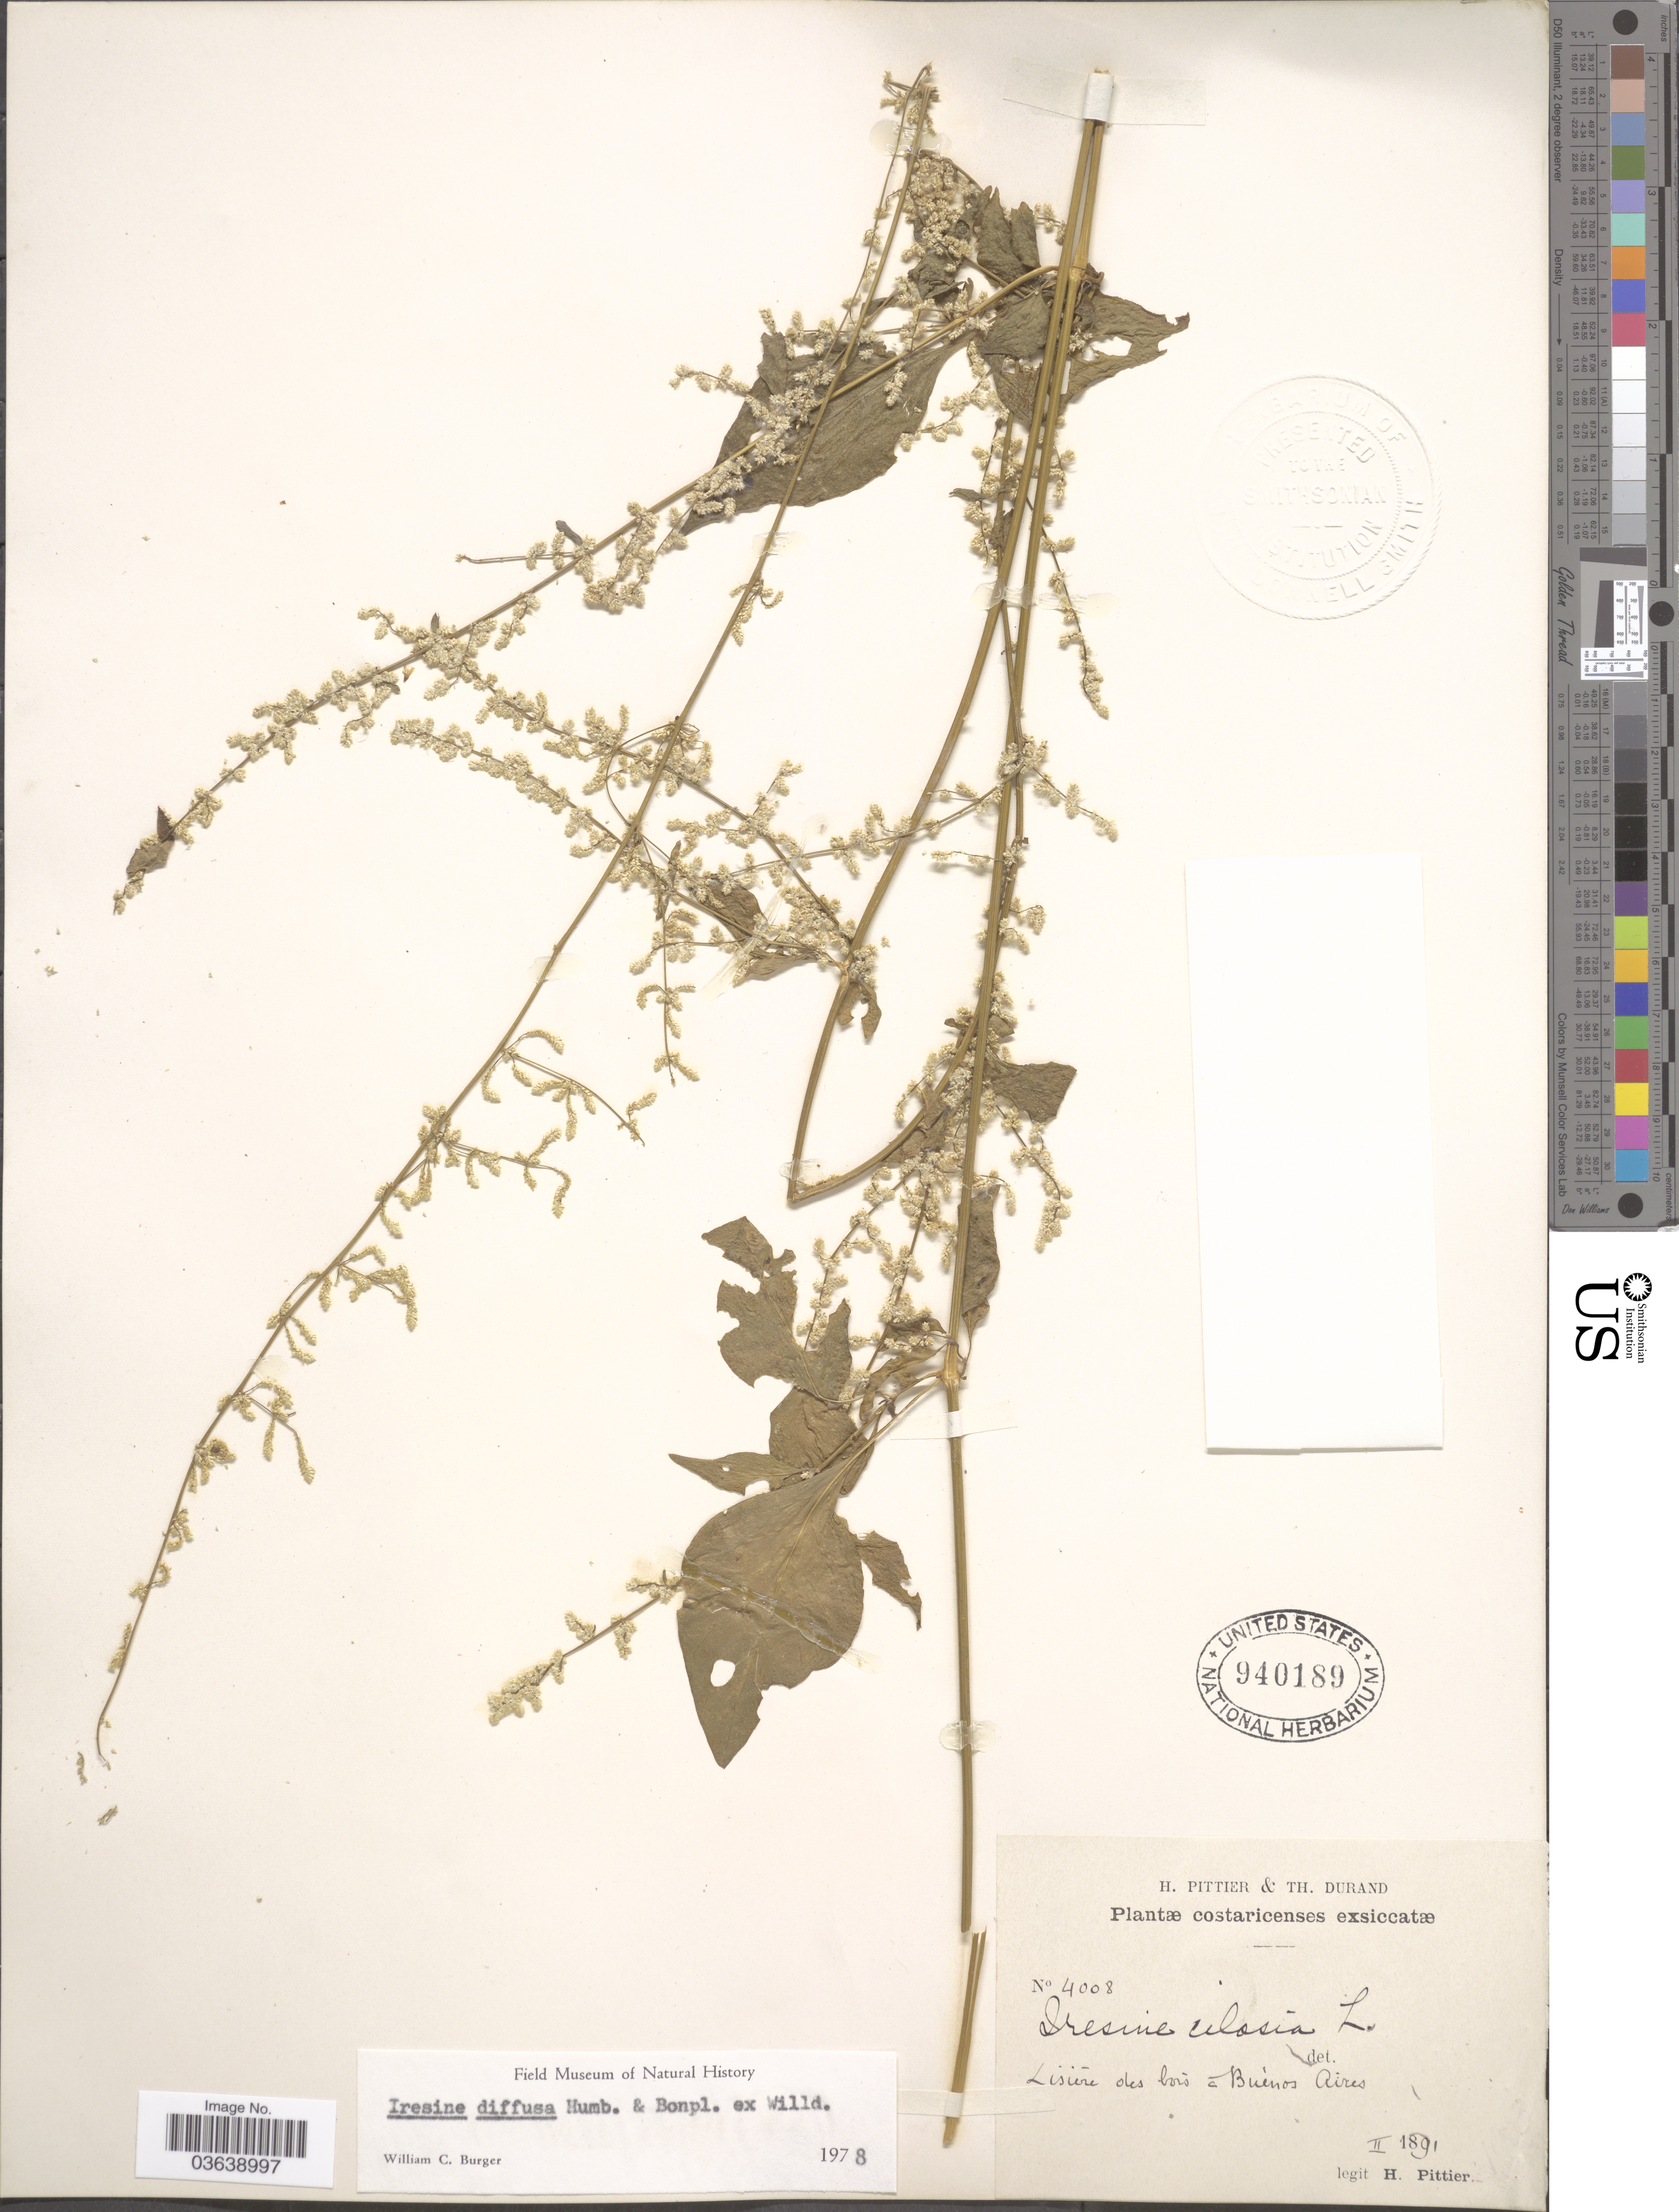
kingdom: Plantae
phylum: Tracheophyta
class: Magnoliopsida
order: Caryophyllales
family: Amaranthaceae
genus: Iresine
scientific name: Iresine celosia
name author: L.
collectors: H. F. Pittier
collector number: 4008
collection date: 1891-02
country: Costa Rica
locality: Lisiére des bois Buènos Aires.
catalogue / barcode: US 940189